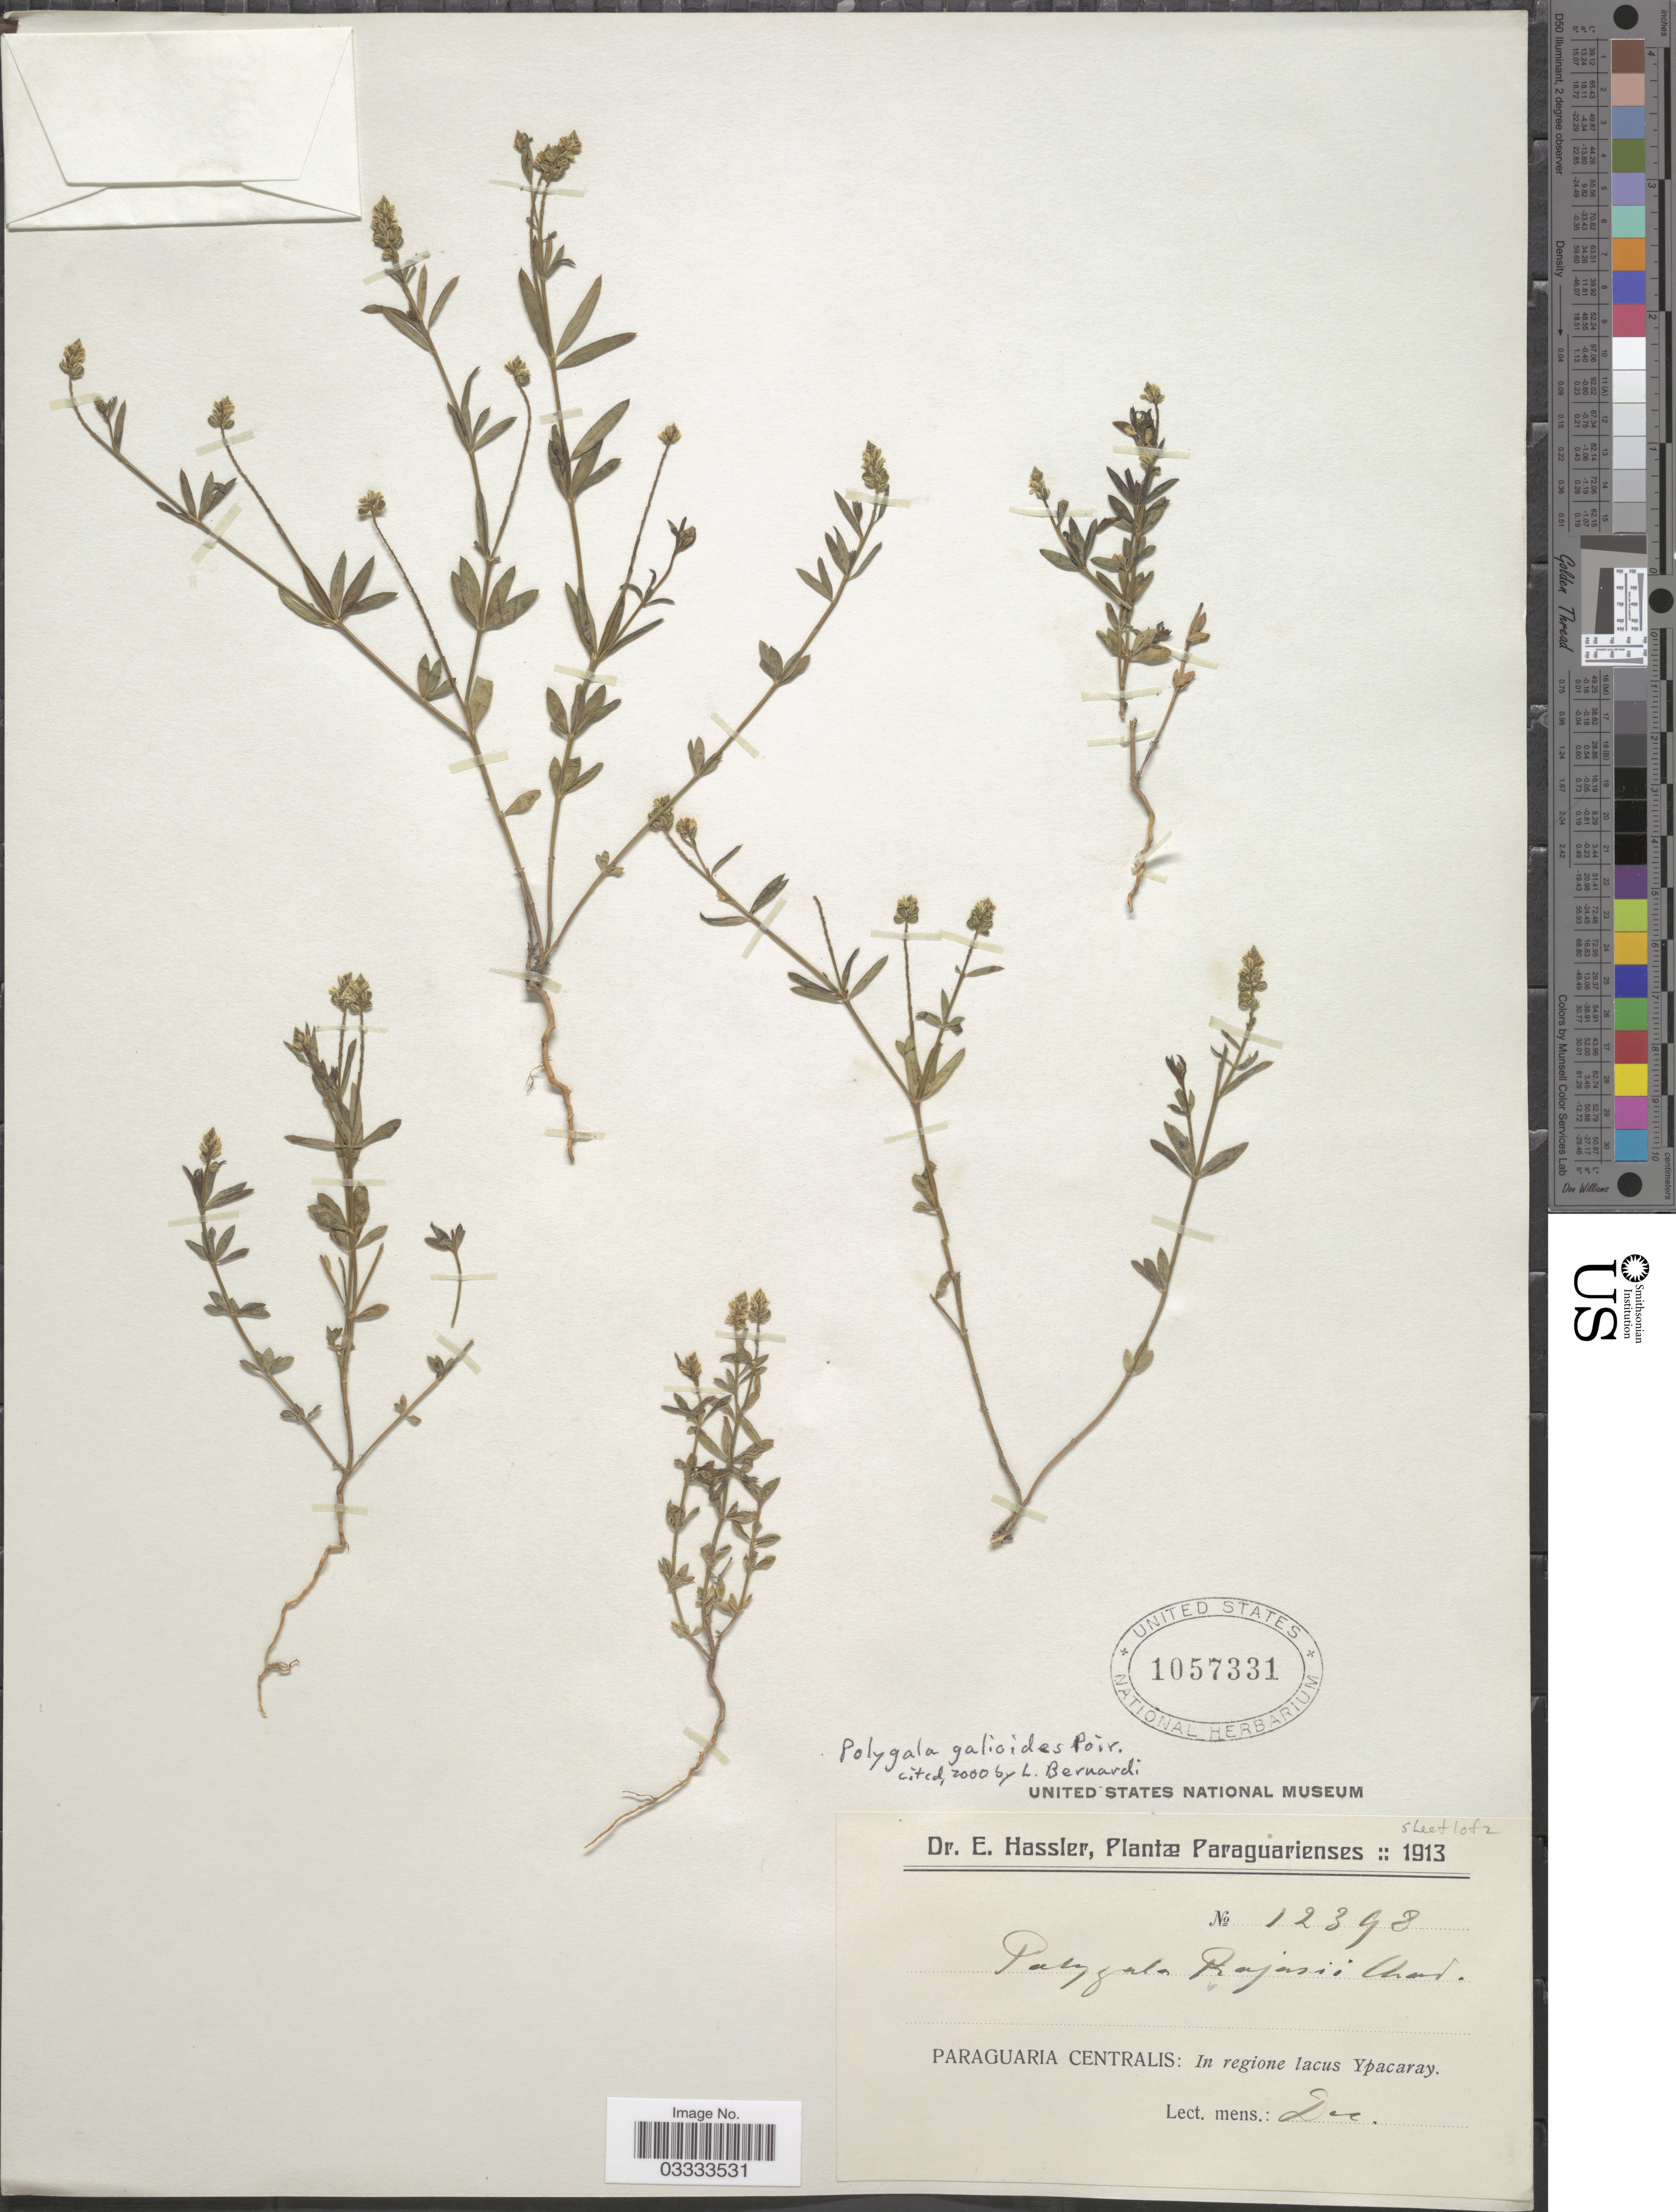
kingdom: Plantae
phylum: Tracheophyta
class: Magnoliopsida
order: Fabales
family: Polygalaceae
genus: Polygala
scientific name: Polygala galioides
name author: Poir.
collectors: E. Hassler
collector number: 12398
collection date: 1913-12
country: Paraguay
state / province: Central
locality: Paraguaria Centralis: In regione lacus Ypacaray.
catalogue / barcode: US 1057331